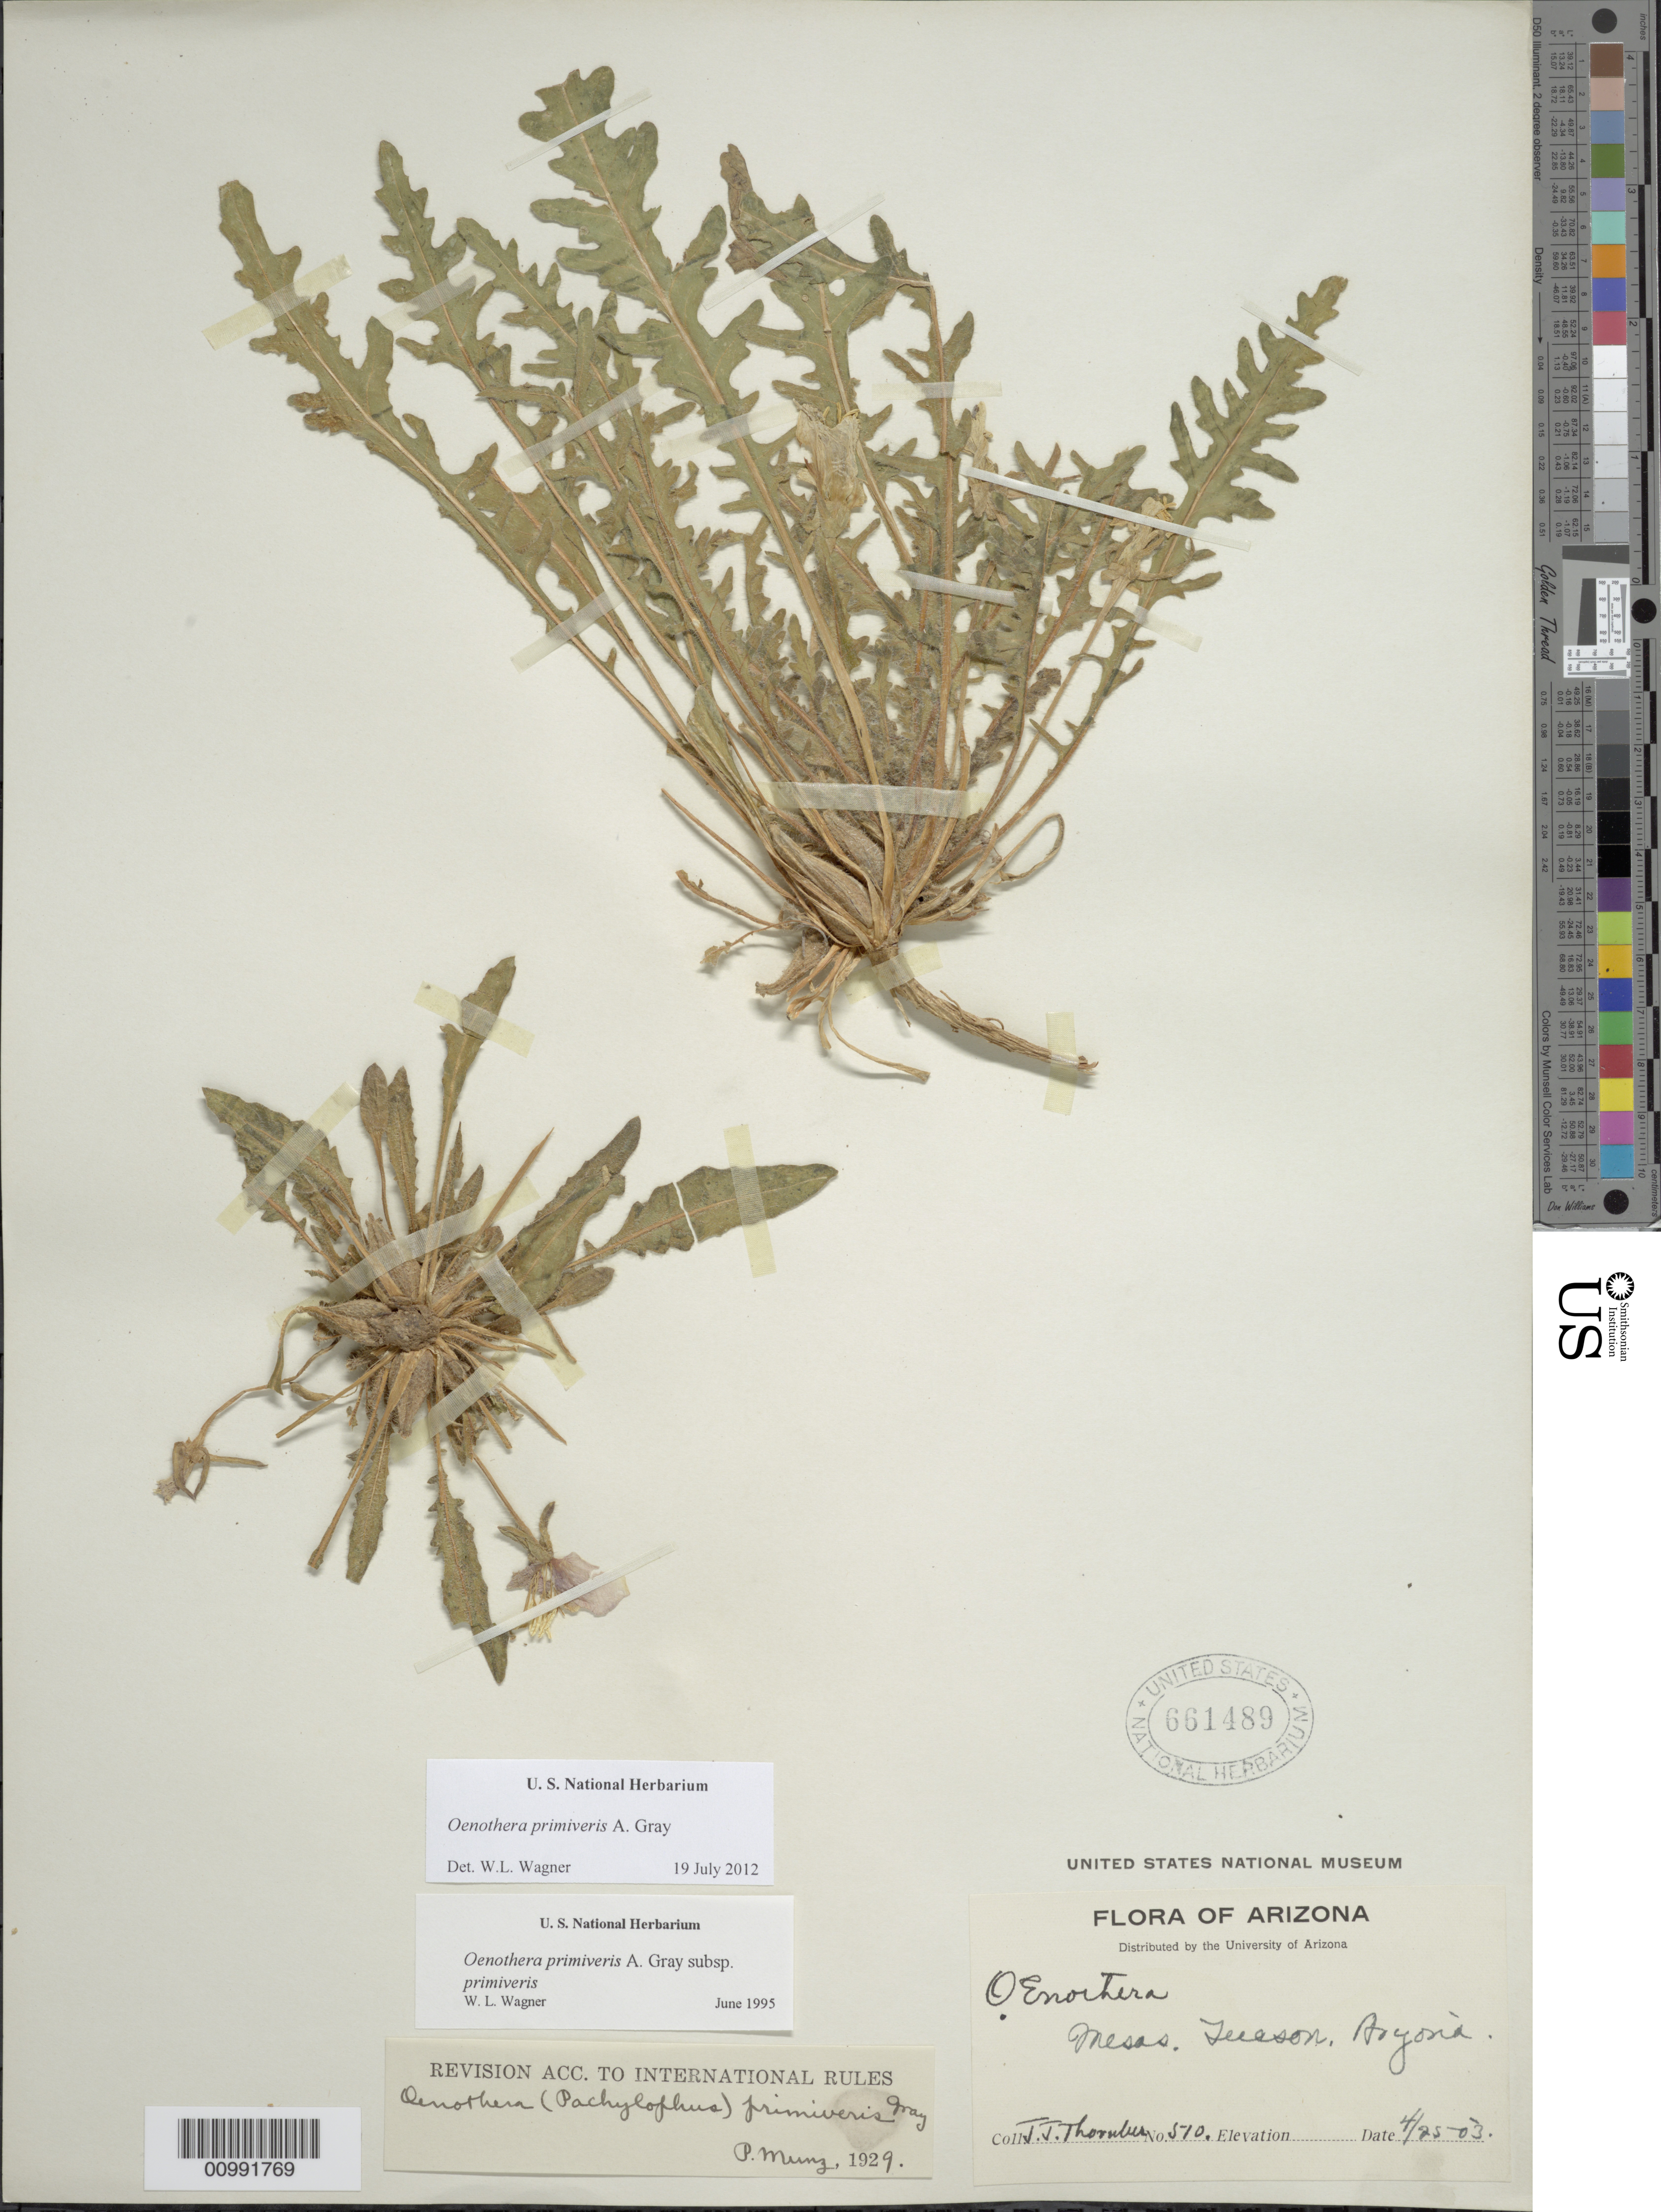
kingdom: Plantae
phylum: Tracheophyta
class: Magnoliopsida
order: Myrtales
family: Onagraceae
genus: Oenothera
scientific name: Oenothera primiveris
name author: A. Gray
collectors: J. Thornber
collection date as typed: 25 Apr 1903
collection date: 1903-04-25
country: United States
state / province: Arizona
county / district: Pima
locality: Mesas. Tucson.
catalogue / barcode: US 661489